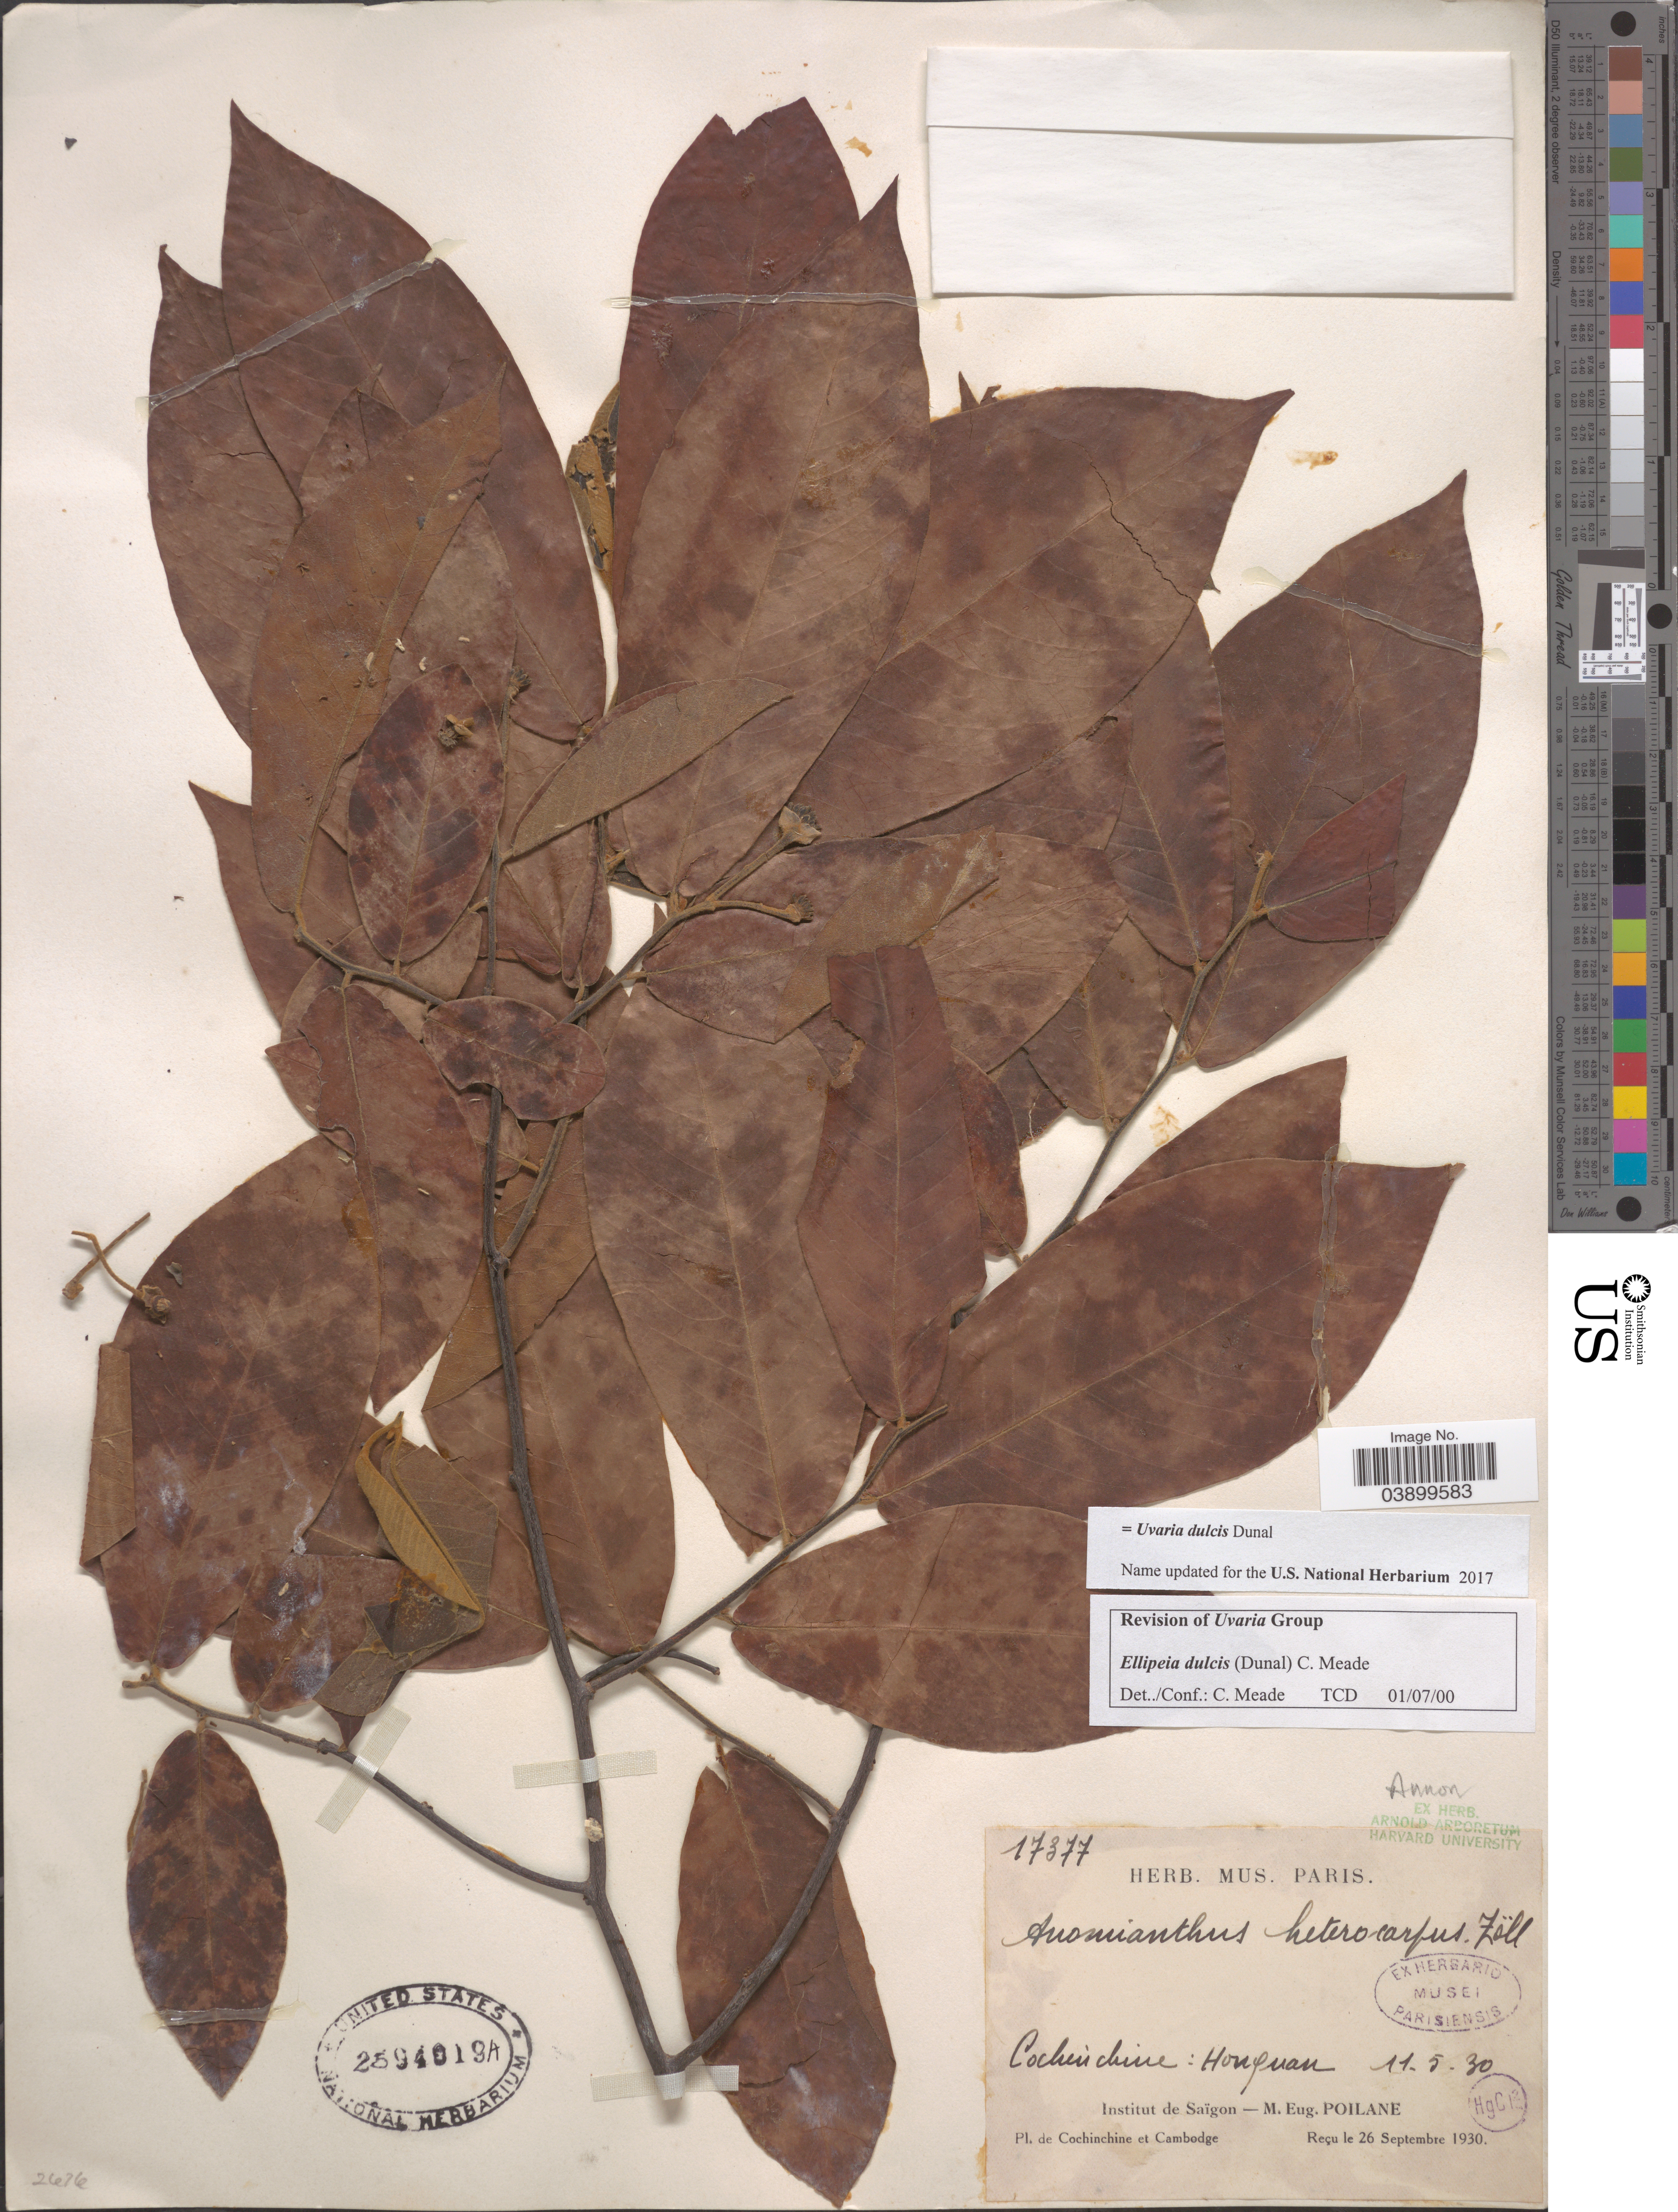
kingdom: Plantae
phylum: Tracheophyta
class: Magnoliopsida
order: Magnoliales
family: Annonaceae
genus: Uvaria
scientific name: Uvaria dulcis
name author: Dunal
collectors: M. Poilane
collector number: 17377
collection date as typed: Transcribed d/m/y: 11/5/30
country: Cambodia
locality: Cochinchine: Hongnan. Cochinchine et Cambodge.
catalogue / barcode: US 2594019A